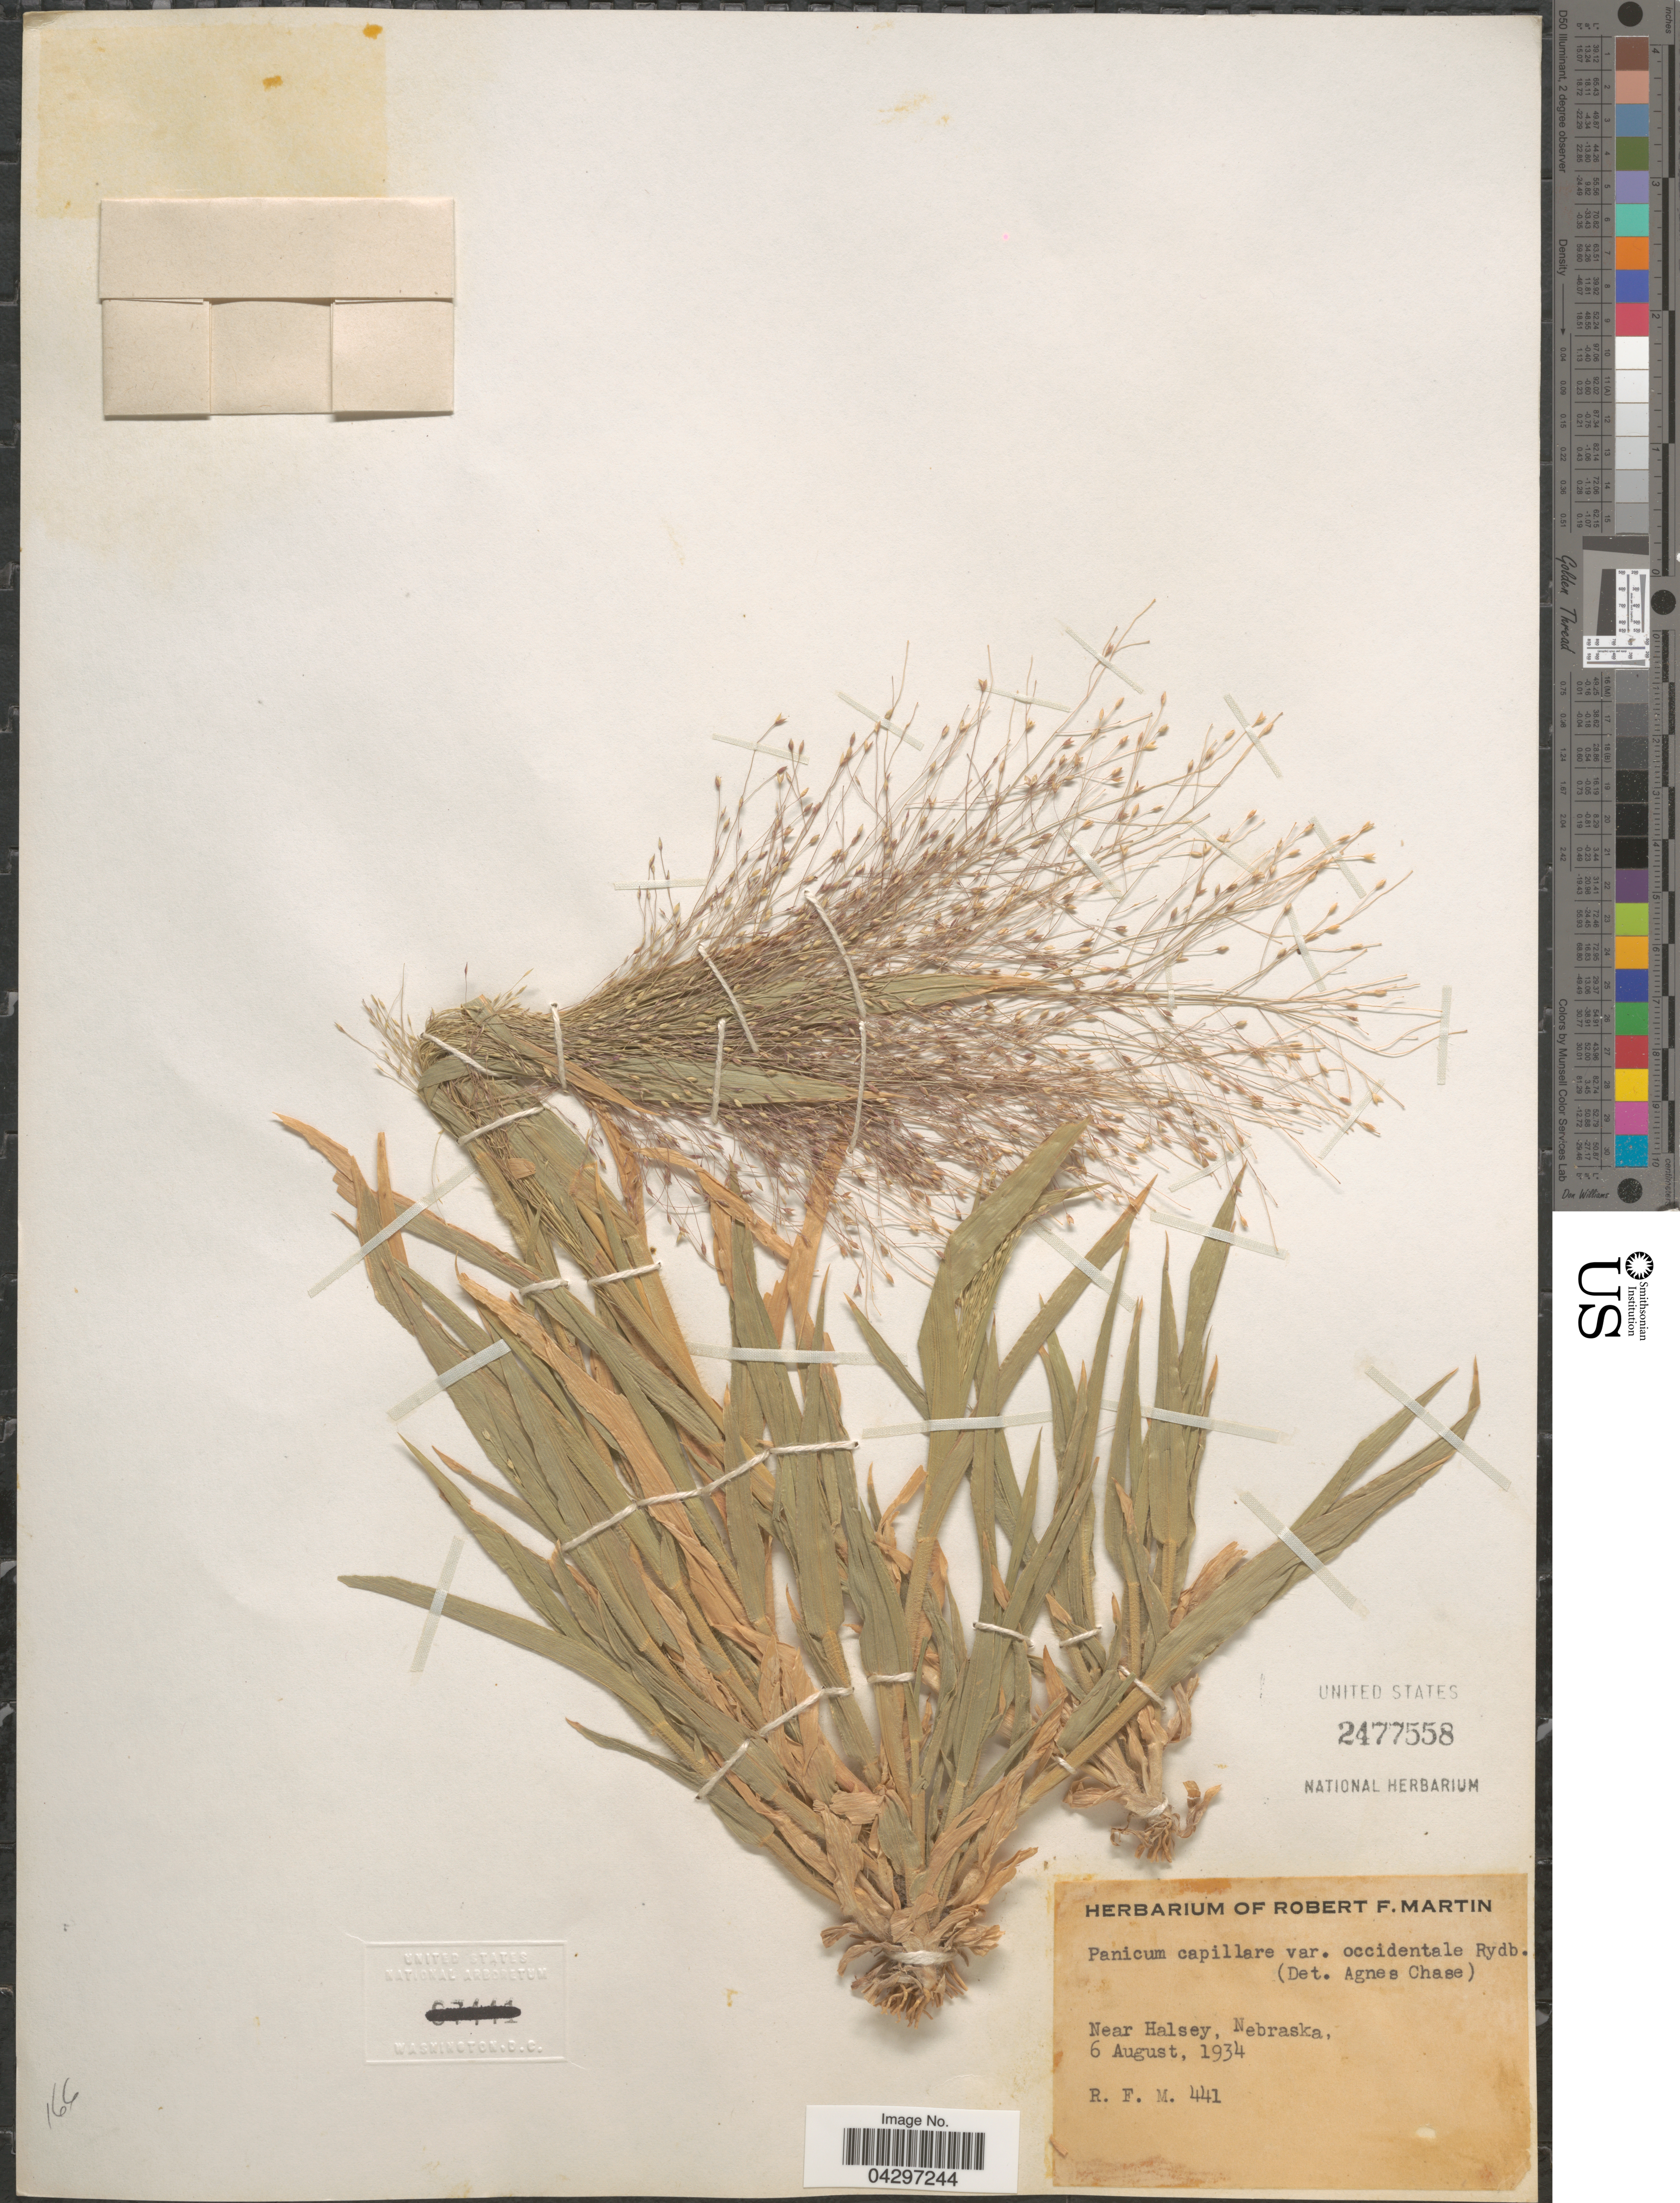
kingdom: Plantae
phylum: Tracheophyta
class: Liliopsida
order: Poales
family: Poaceae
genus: Panicum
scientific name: Panicum capillare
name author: L.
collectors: R. F. Martin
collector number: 441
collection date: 1934-08-06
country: United States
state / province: Nebraska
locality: Near Halsey.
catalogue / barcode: US 2477558